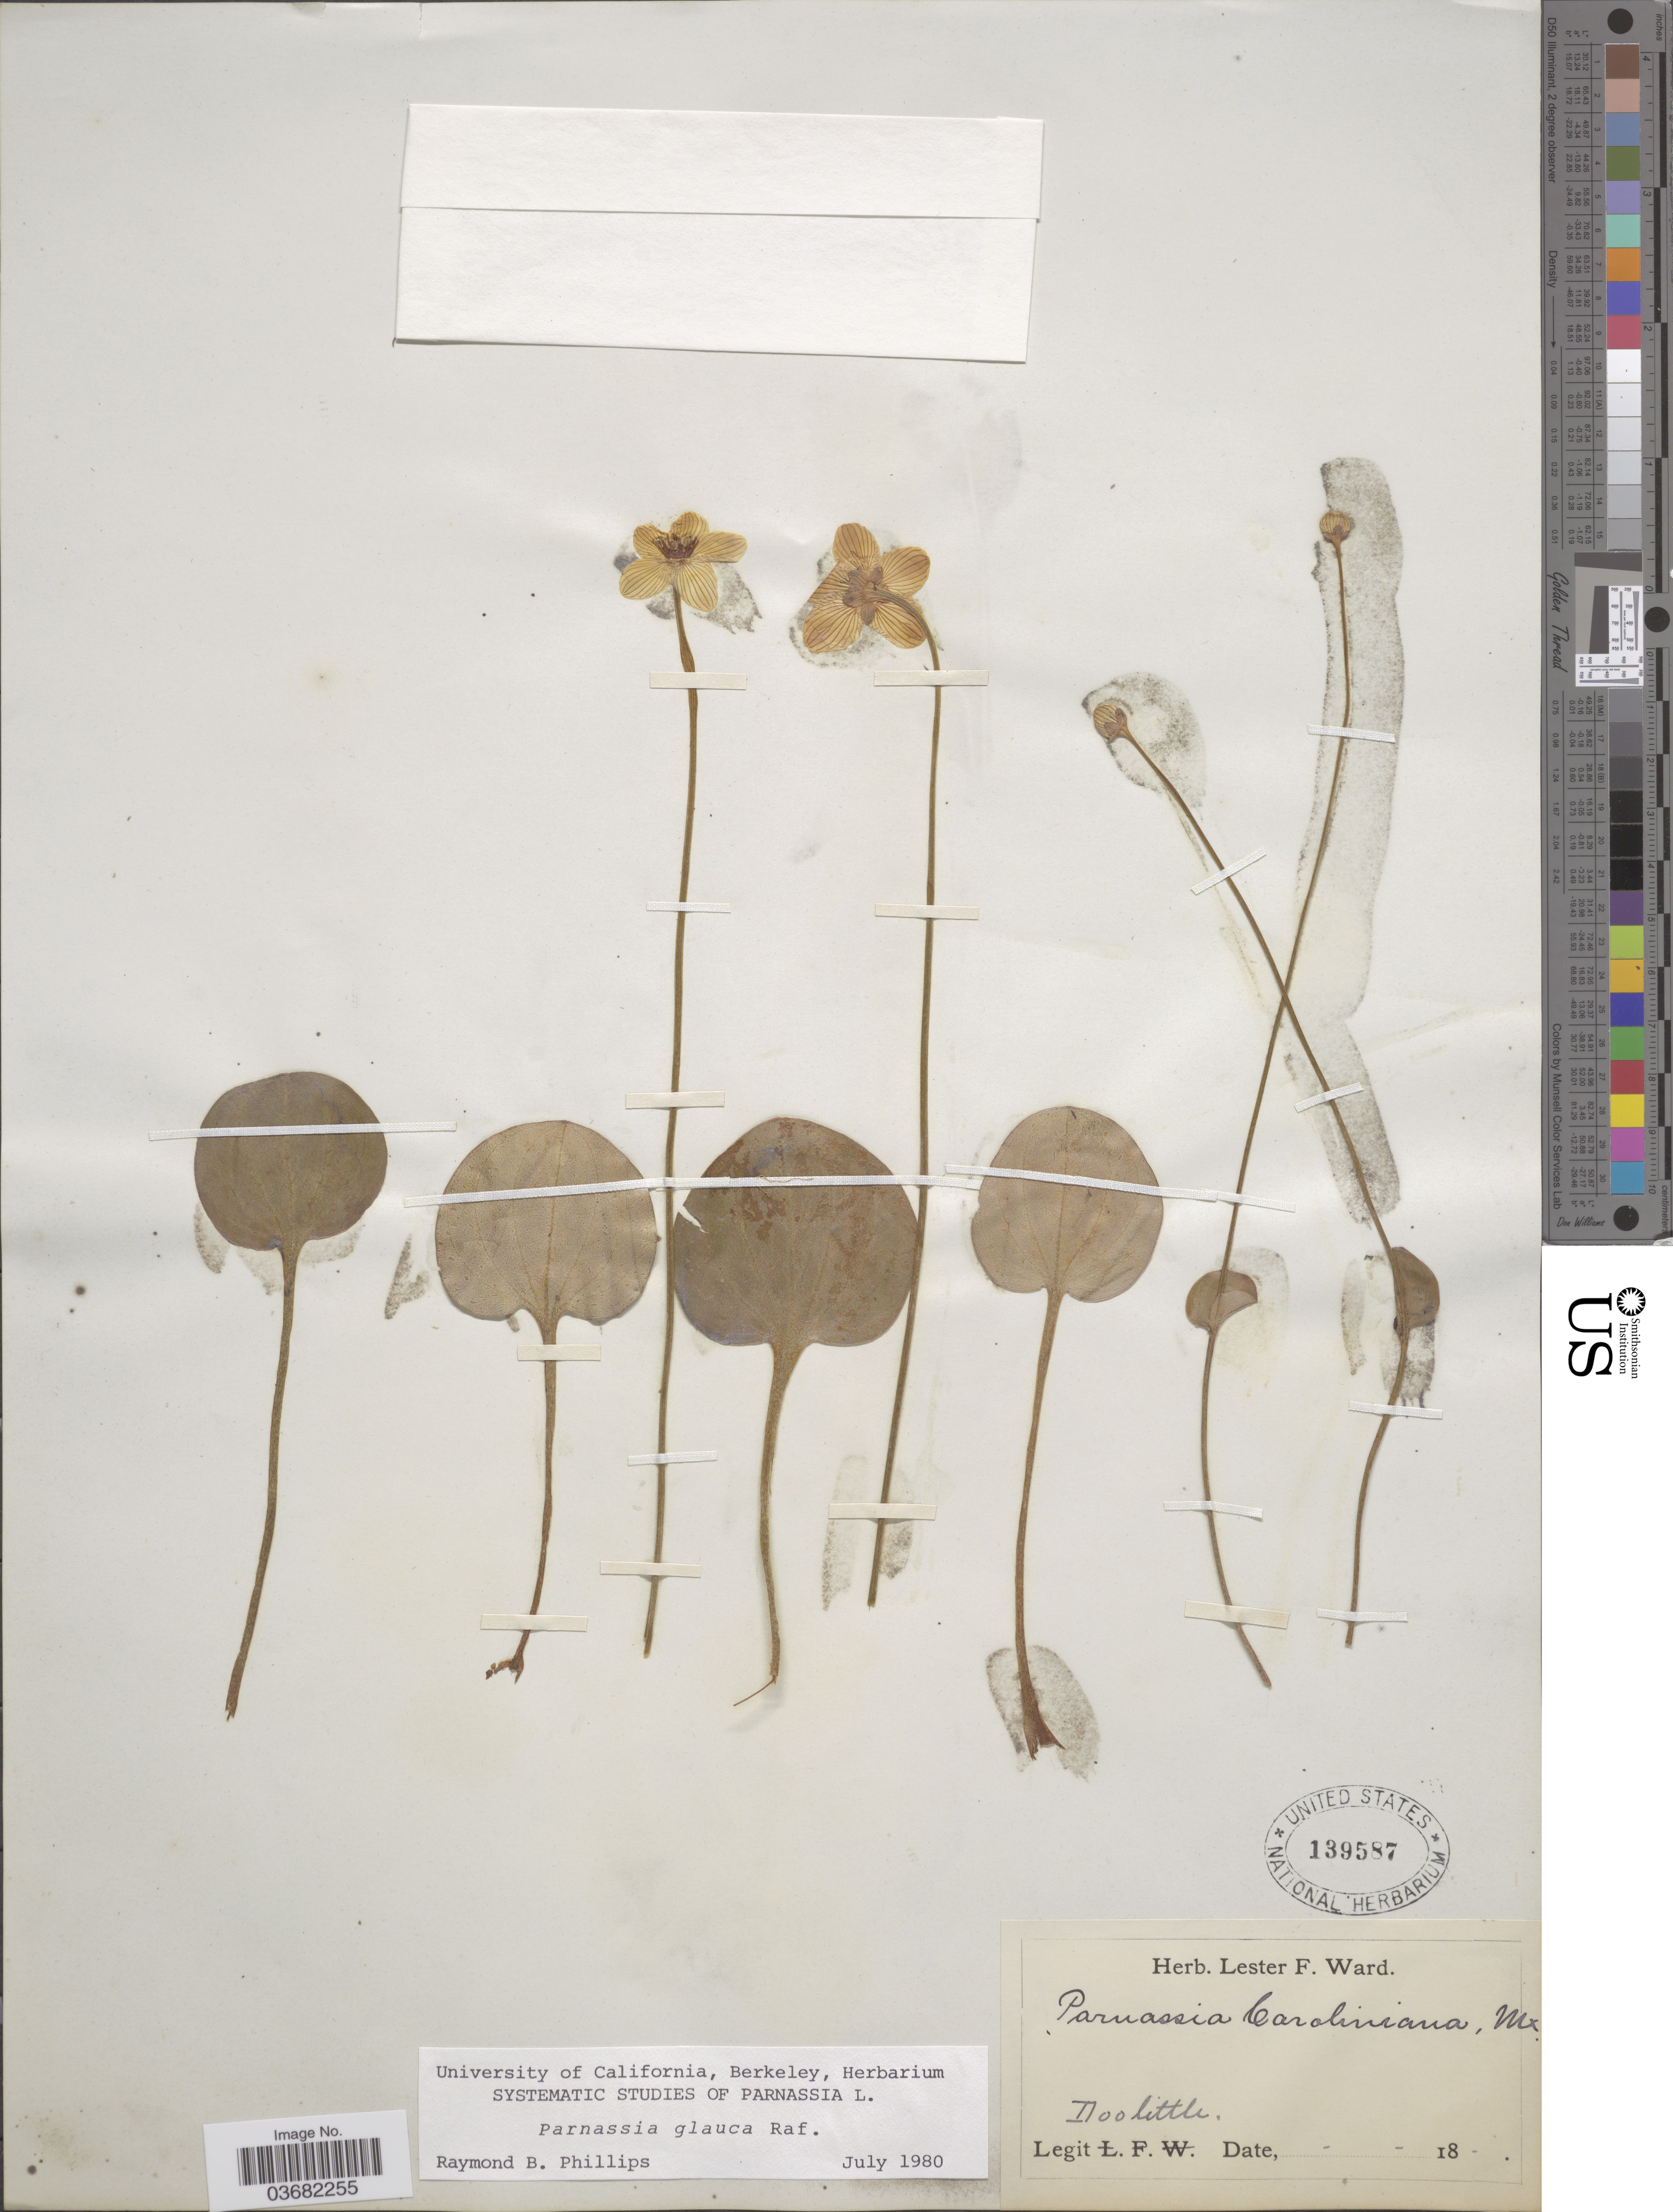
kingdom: Plantae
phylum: Tracheophyta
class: Magnoliopsida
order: Celastrales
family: Parnassiaceae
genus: Parnassia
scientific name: Parnassia glauca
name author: Raf.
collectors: -. Doolittle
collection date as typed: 18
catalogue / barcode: US 139587